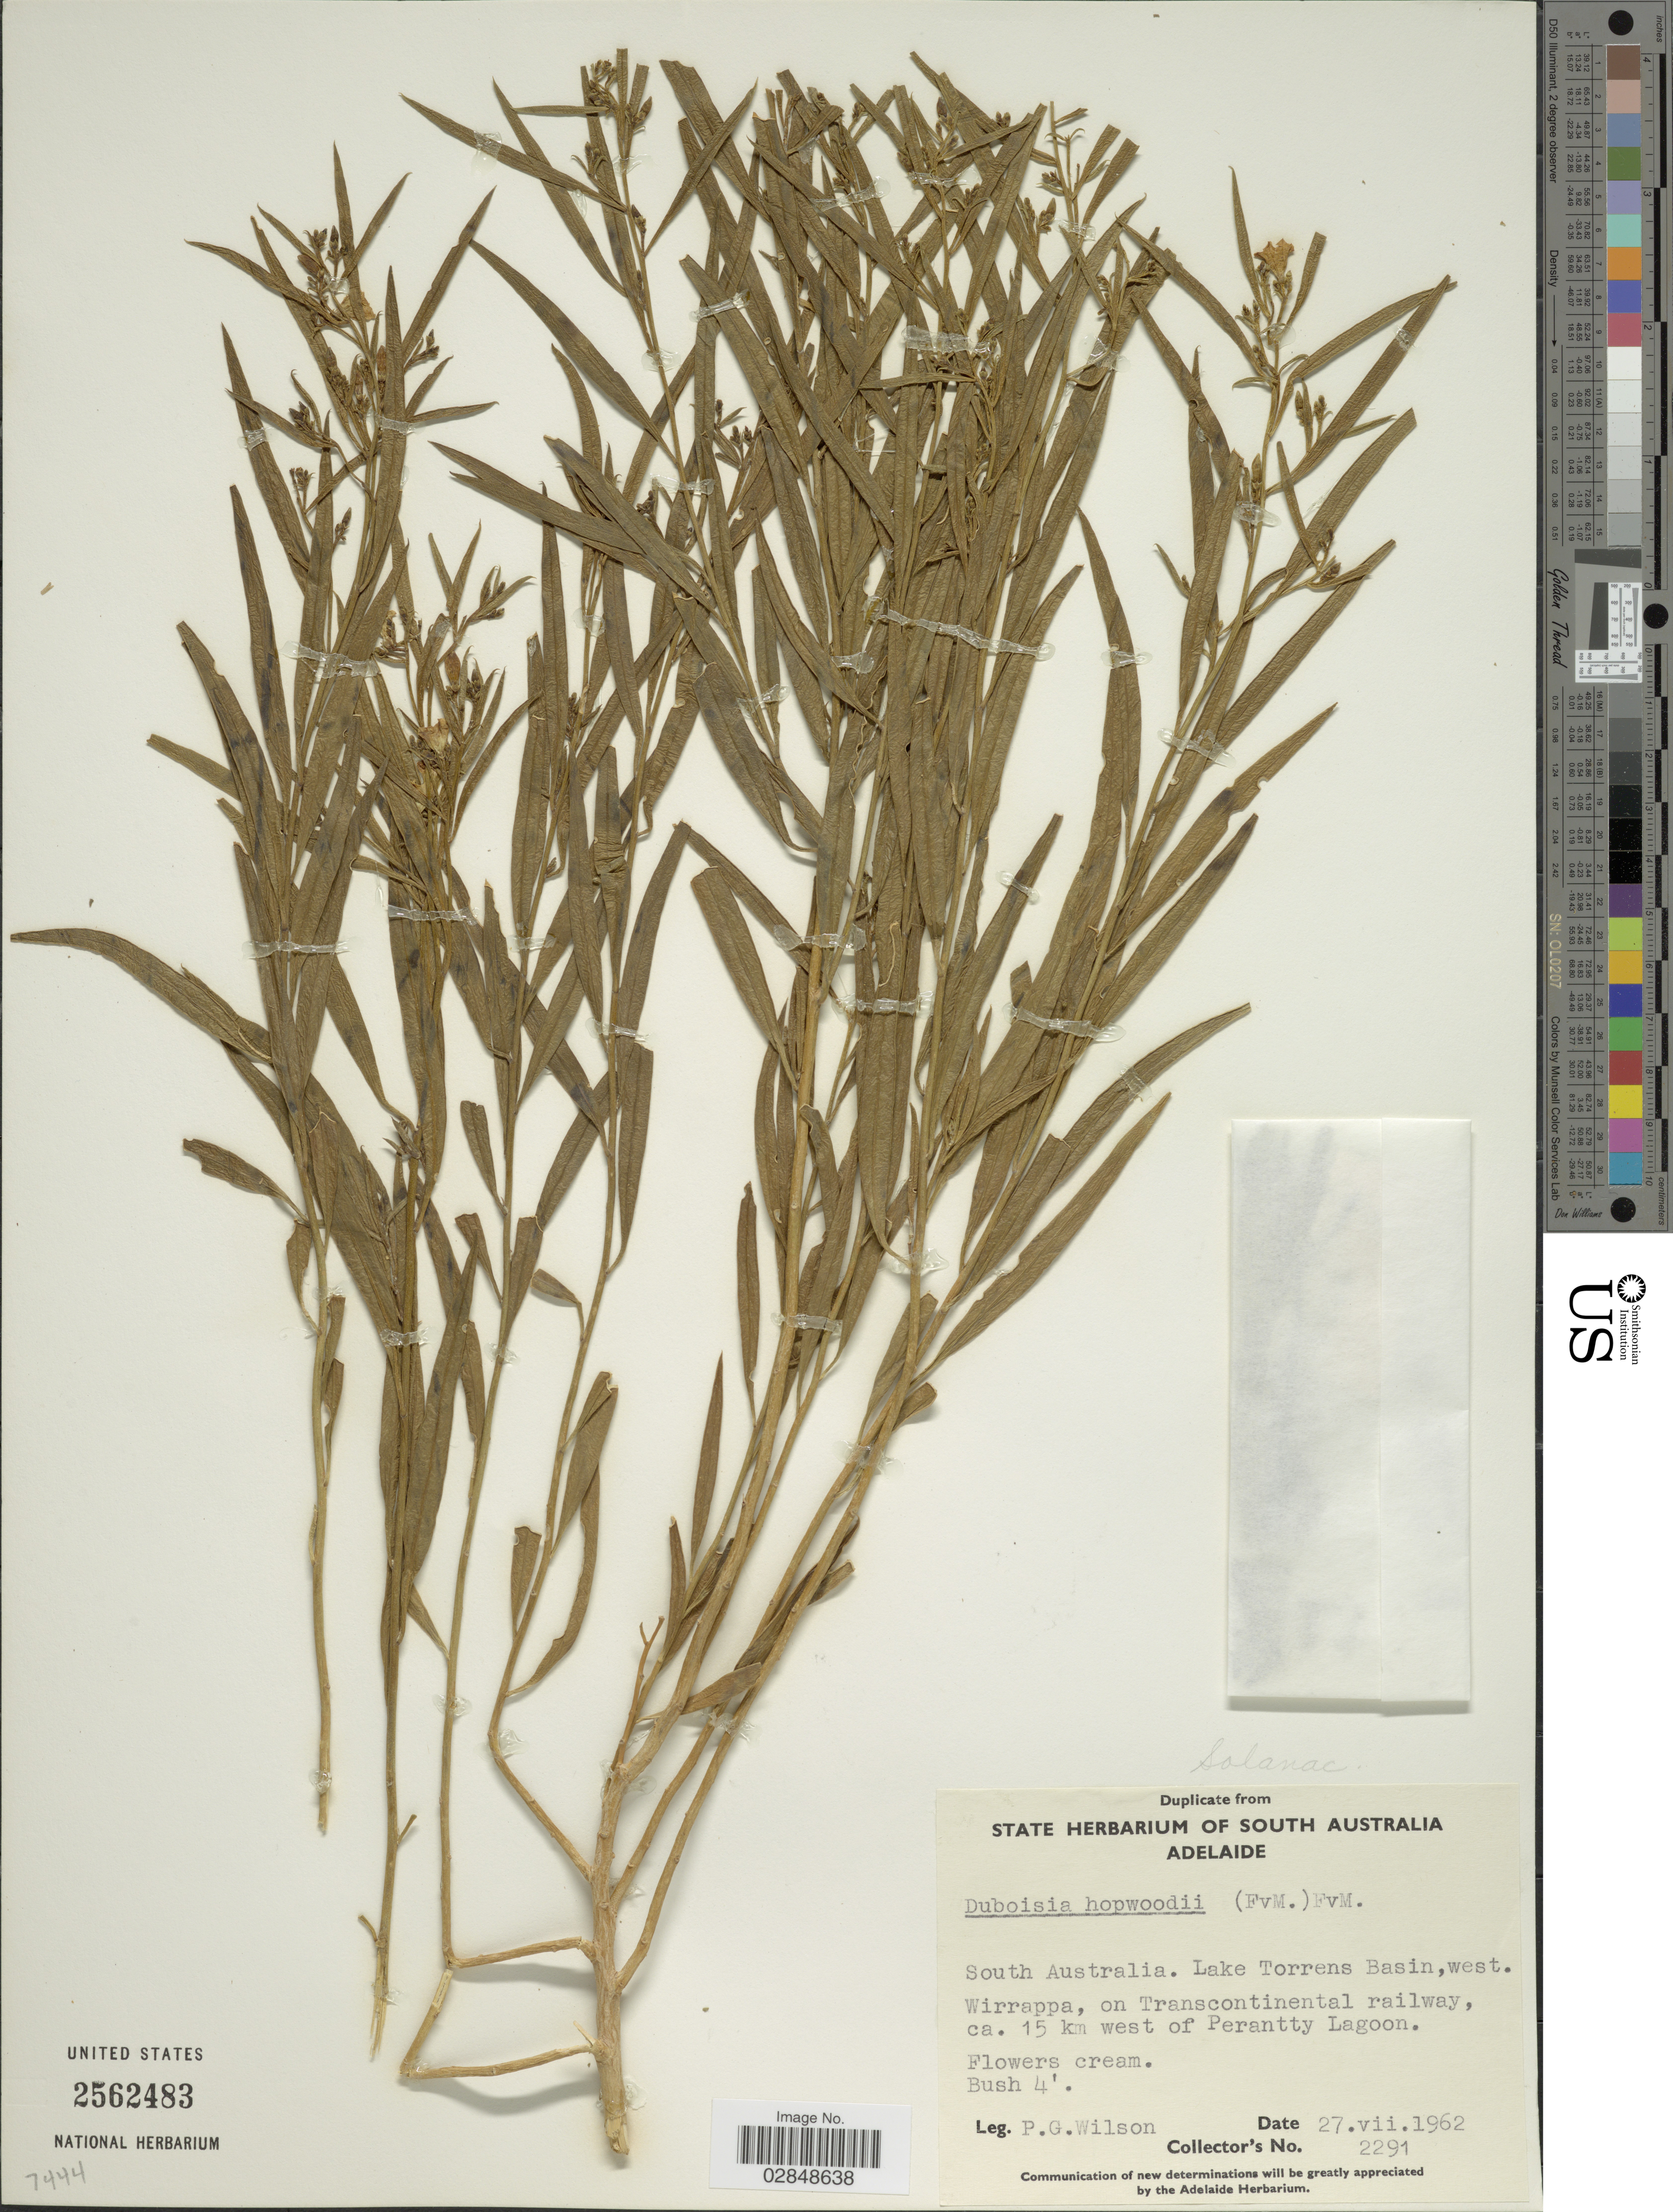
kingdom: Plantae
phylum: Tracheophyta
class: Magnoliopsida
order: Solanales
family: Solanaceae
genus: Duboisia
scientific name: Duboisia hopwoodii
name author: (F. Muell.) F. Muell.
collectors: P. G. Wilson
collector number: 2291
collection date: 1962-07-27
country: Australia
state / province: South Australia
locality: Lake Torrens Basin, west. Wirrarappa, on Transcontinental railway, ca. 15 km west of Perantty Lagoon.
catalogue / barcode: US 2562483